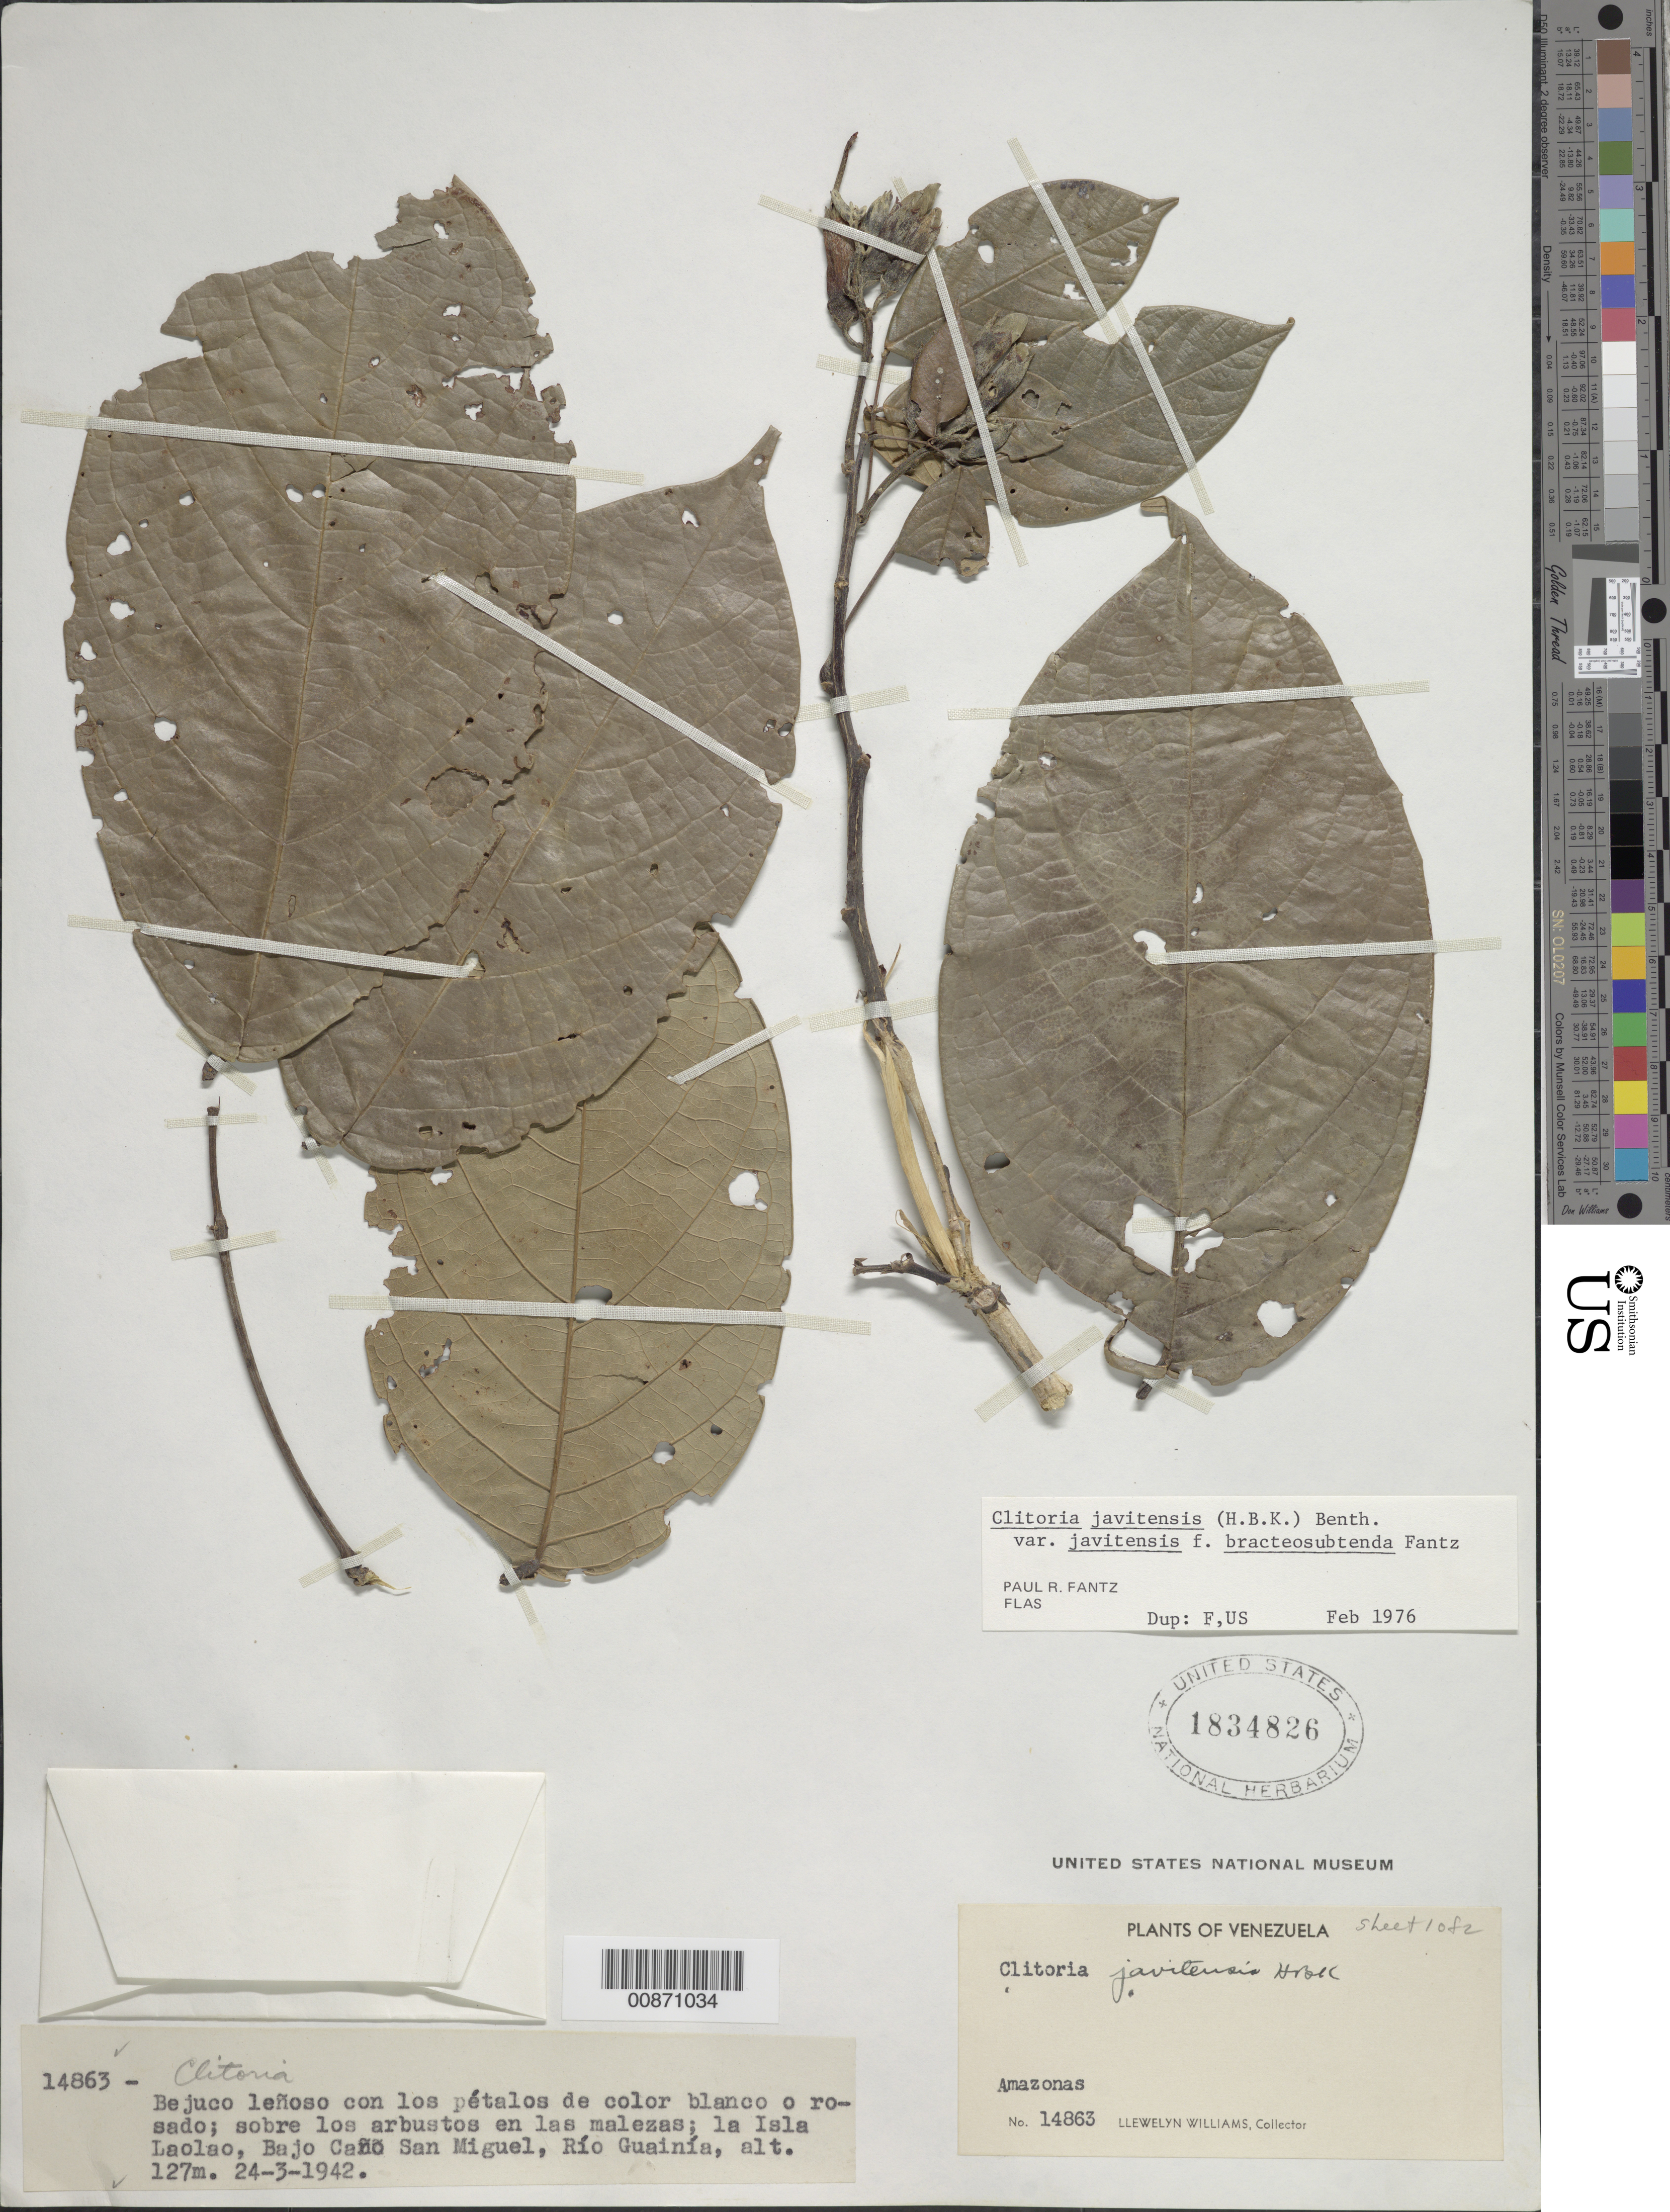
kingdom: Plantae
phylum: Tracheophyta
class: Magnoliopsida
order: Fabales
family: Fabaceae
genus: Clitoria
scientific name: Clitoria javitensis f. bracteosubtenda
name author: Fantz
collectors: Ll. Williams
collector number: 14863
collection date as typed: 24-Mar-42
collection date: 1942-03-24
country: Venezuela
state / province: Amazonas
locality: San Miguel, Río Guainía, Baja Caño, la Isla Laolao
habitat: Sobre los arbustos en las malezas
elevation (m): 127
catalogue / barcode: US 1834826